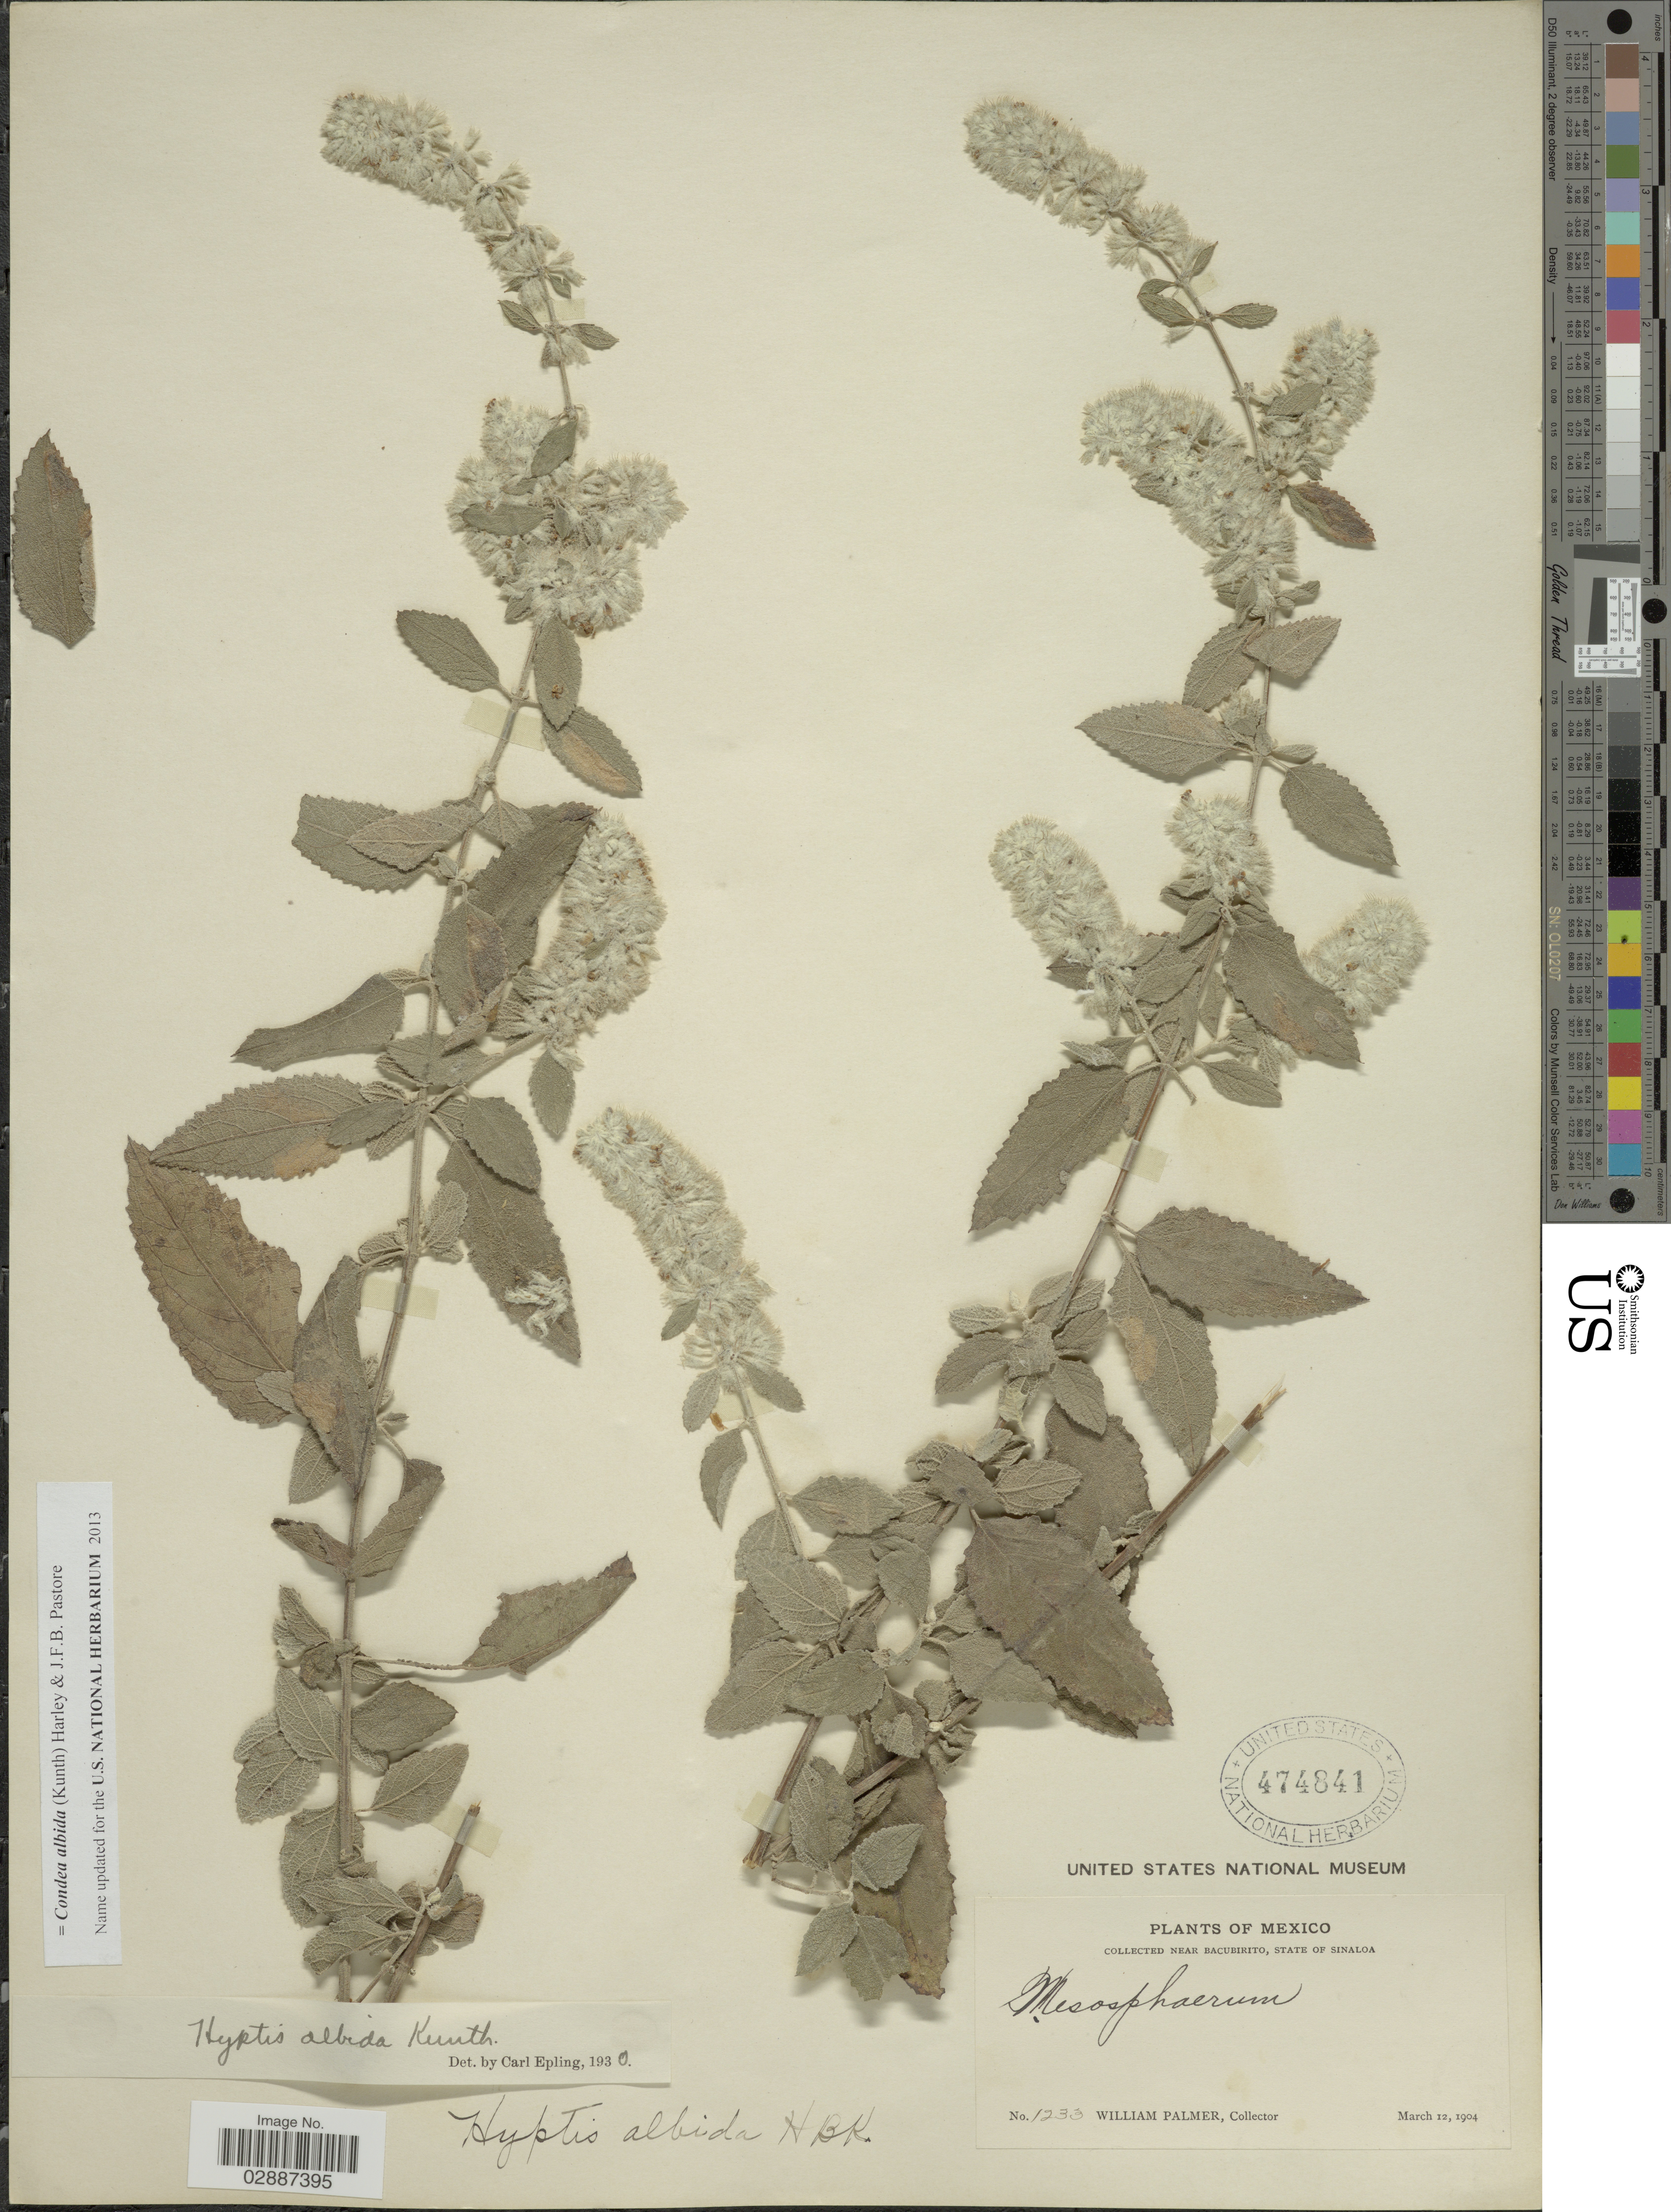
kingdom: Plantae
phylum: Tracheophyta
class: Magnoliopsida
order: Lamiales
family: Lamiaceae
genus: Condea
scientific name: Condea albida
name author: (Kunth) Harley & J.F.B. Pastore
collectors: W. Palmer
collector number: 1233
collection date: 1904-03-12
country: Mexico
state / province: Sinaloa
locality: Near Bacubirito.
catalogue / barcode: US 474841